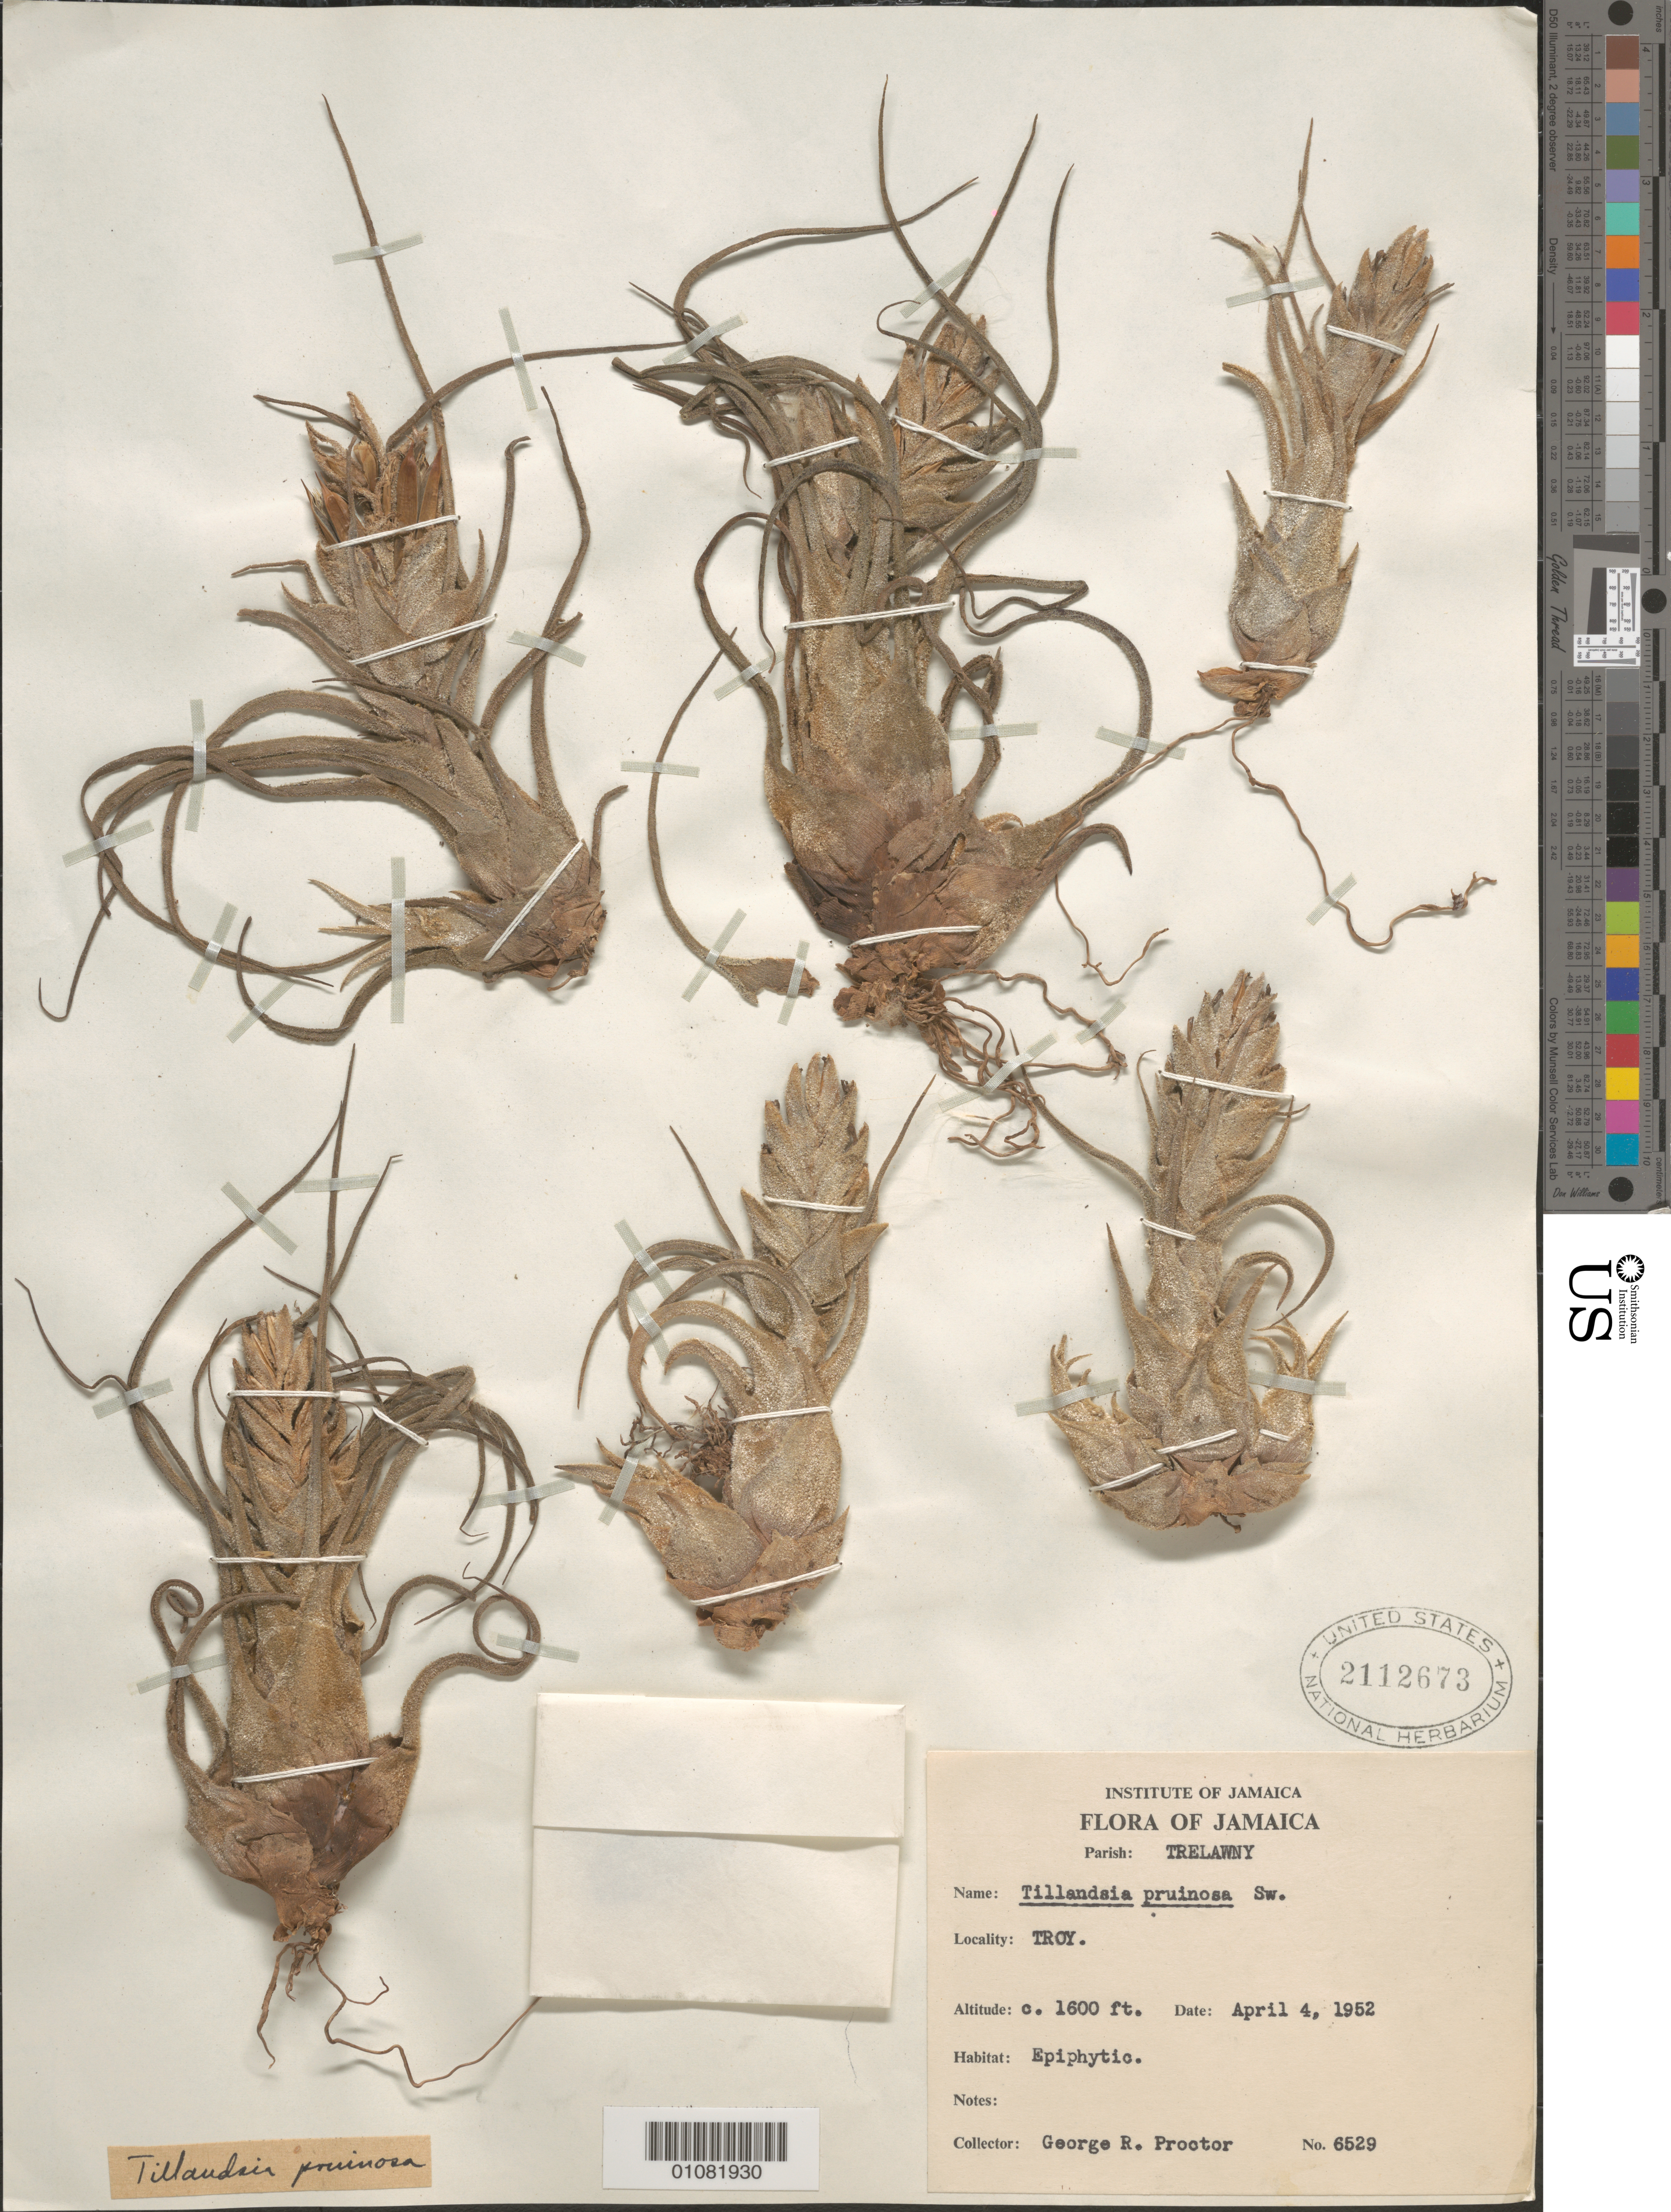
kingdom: Plantae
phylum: Tracheophyta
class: Liliopsida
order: Poales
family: Bromeliaceae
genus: Tillandsia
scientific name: Tillandsia pruinosa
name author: Sw.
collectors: G. R. Proctor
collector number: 6529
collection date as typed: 04 Apr 1952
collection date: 1952-04-04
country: Jamaica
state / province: Trelawny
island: Jamaica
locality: Troy.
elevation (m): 488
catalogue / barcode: US 2112673